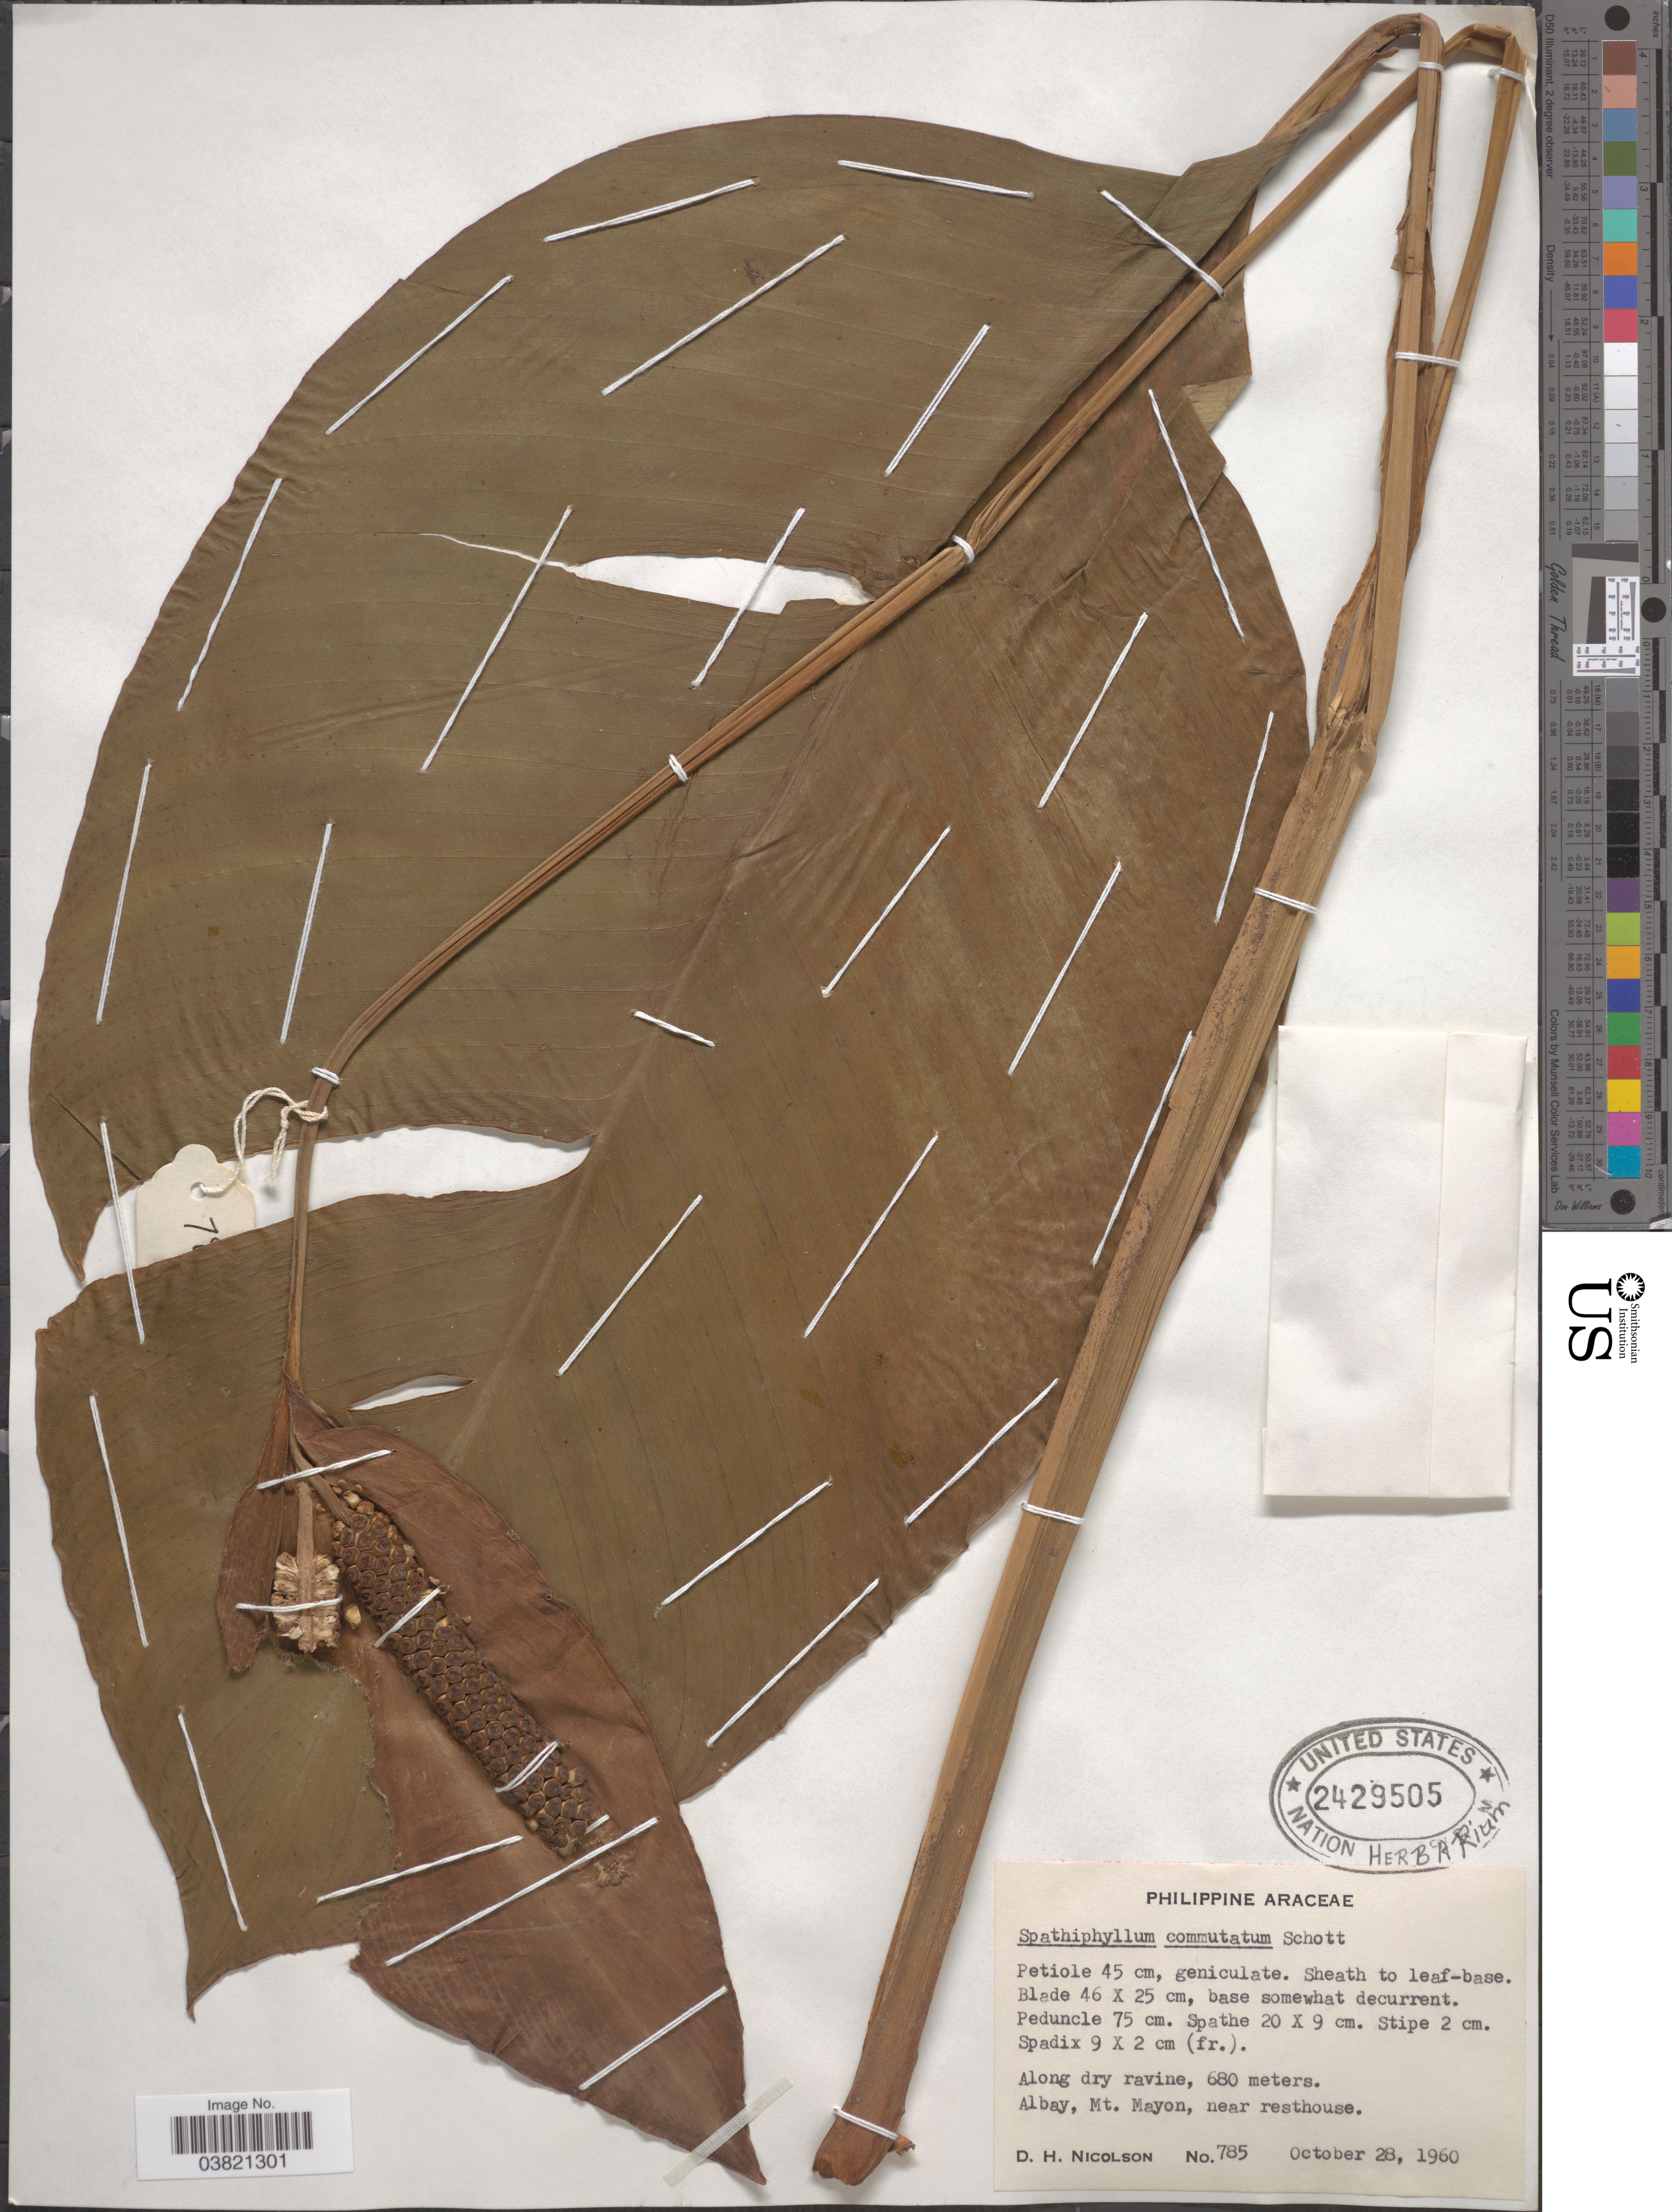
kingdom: Plantae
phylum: Tracheophyta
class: Liliopsida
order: Alismatales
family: Araceae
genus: Spathiphyllum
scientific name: Spathiphyllum commutatum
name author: Schott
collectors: D. H. Nicolson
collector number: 785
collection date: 1960-10-28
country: Philippines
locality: Albay, Mt. Mayon, near resthouse.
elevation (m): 680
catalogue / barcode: US 2429505